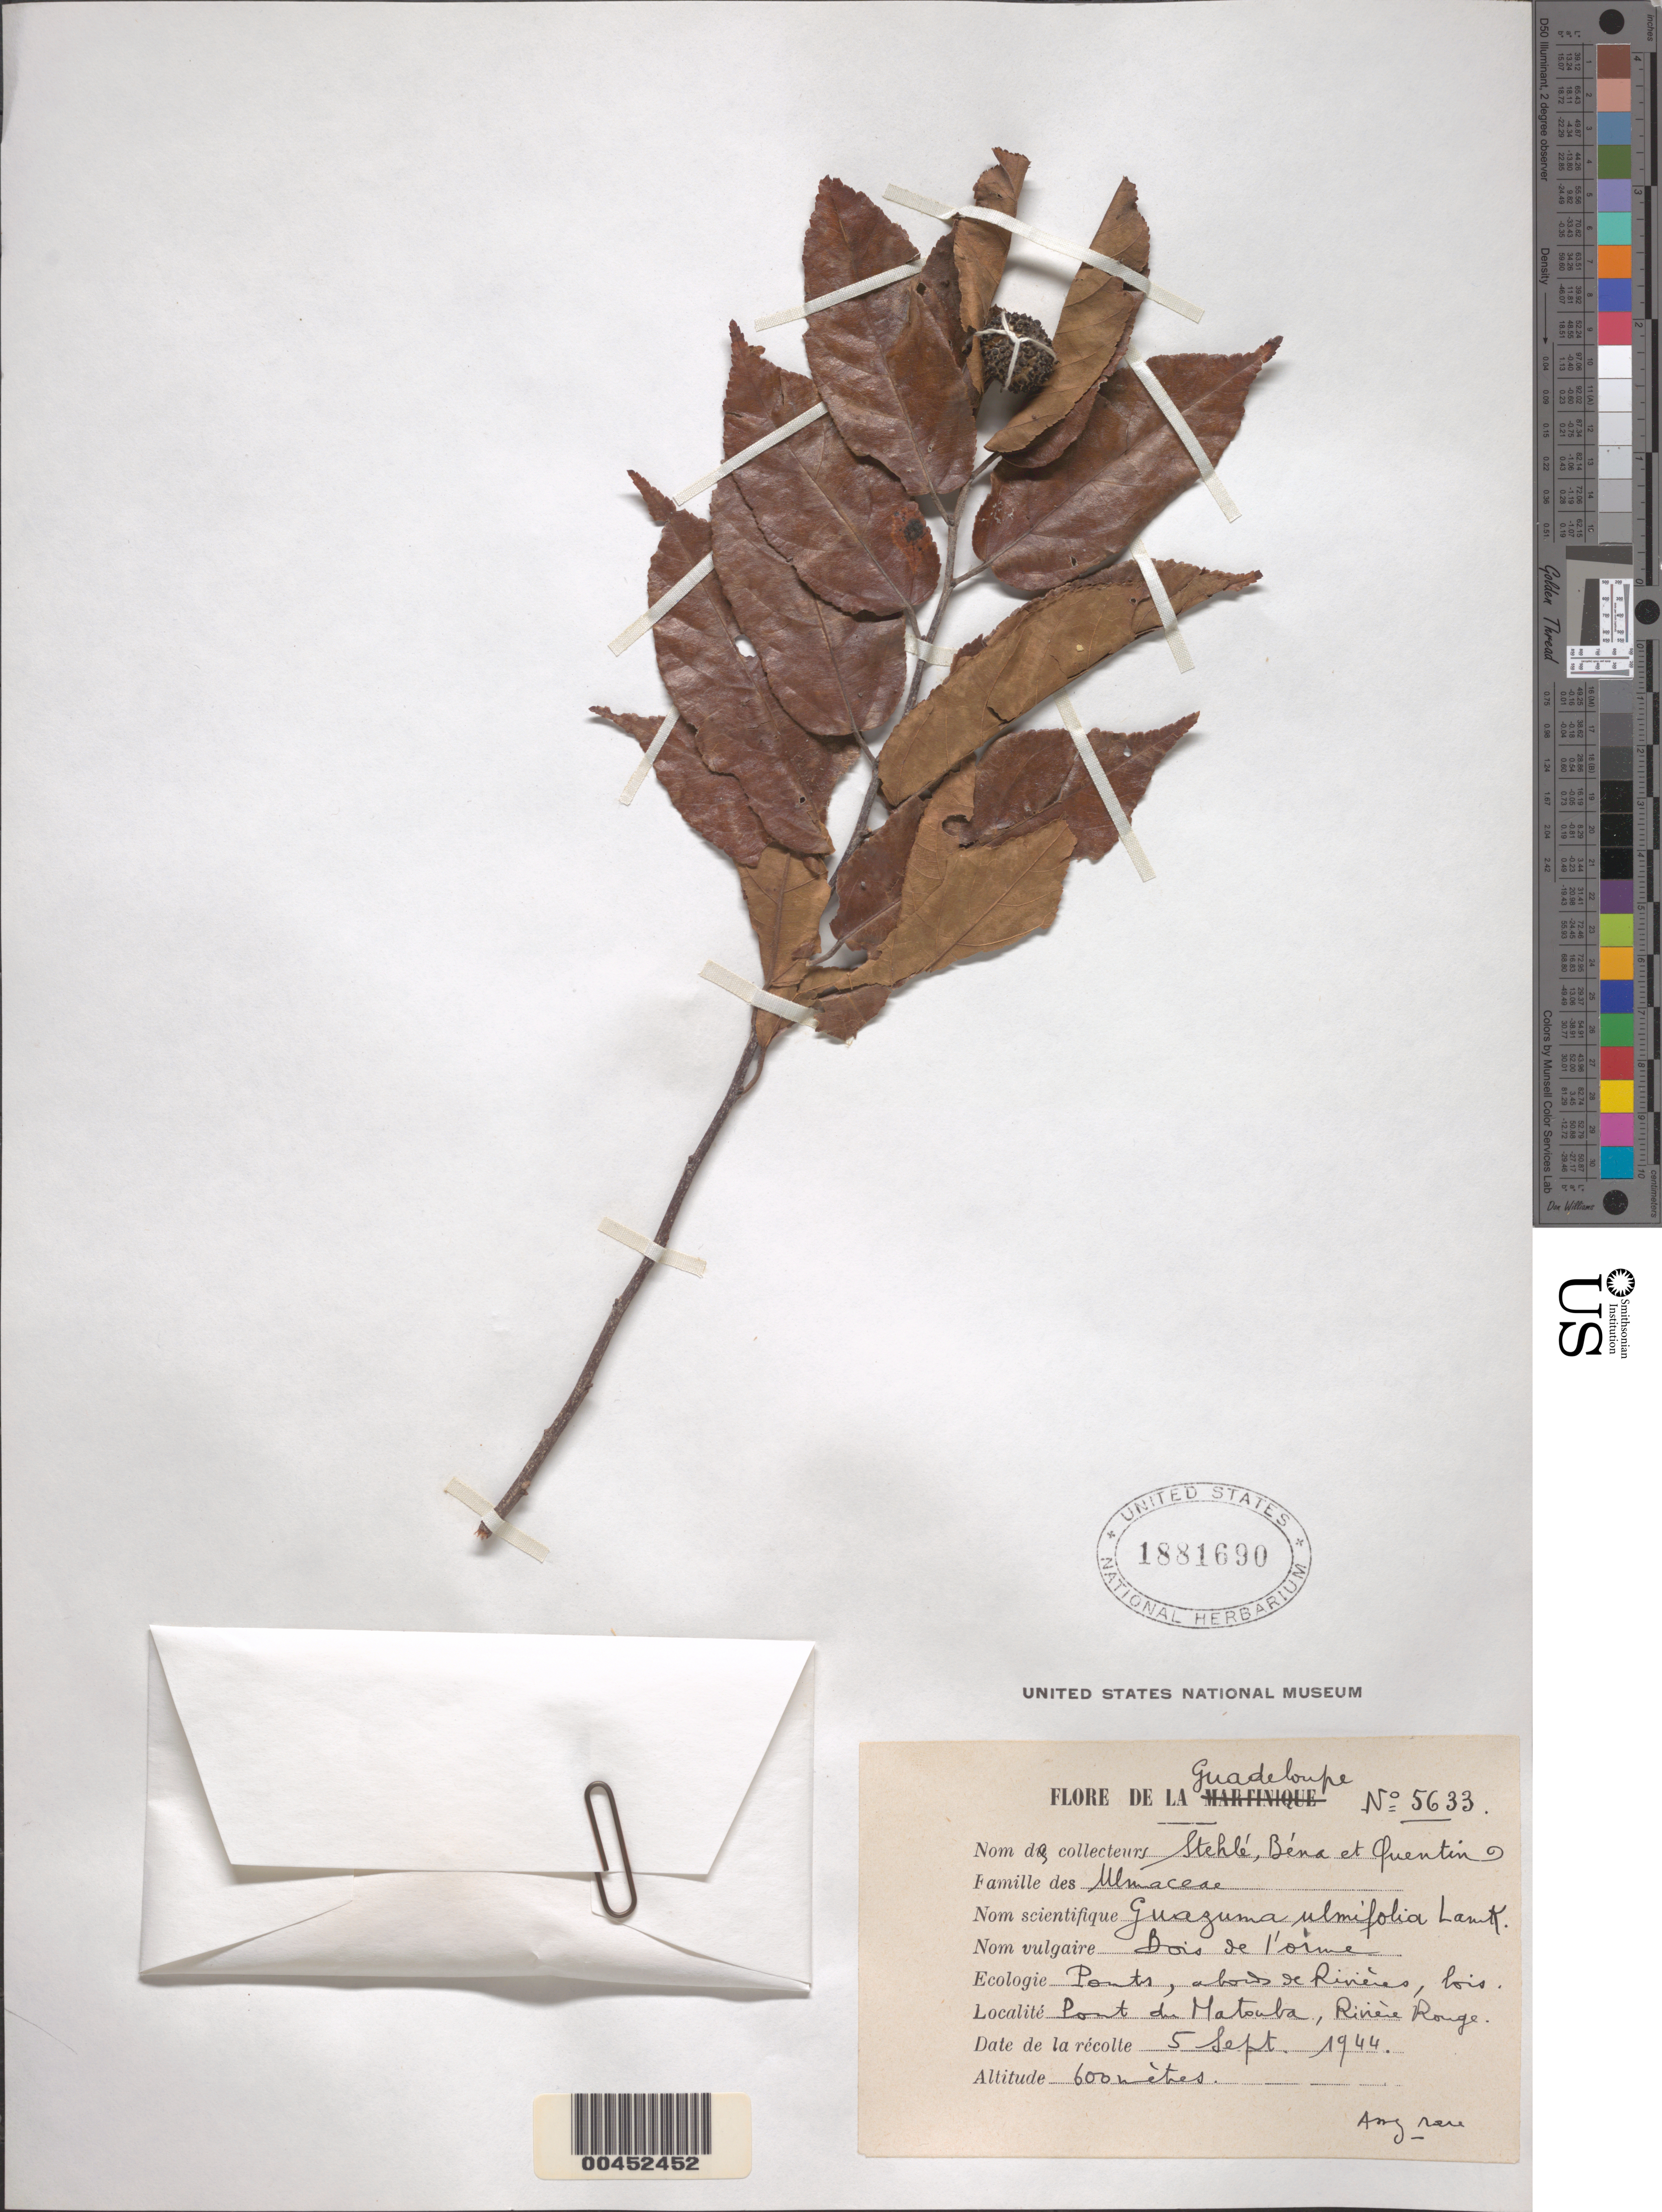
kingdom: Plantae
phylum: Tracheophyta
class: Magnoliopsida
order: Malvales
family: Malvaceae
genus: Guazuma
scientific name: Guazuma ulmifolia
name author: Lam.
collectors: H. Stehlé, -. Béna & -. Quentin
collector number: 5633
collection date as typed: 05 Sep 1944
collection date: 1944-09-05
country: Guadeloupe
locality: Pont de Matsuba, Rivière Rouge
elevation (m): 600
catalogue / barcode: US 1881690